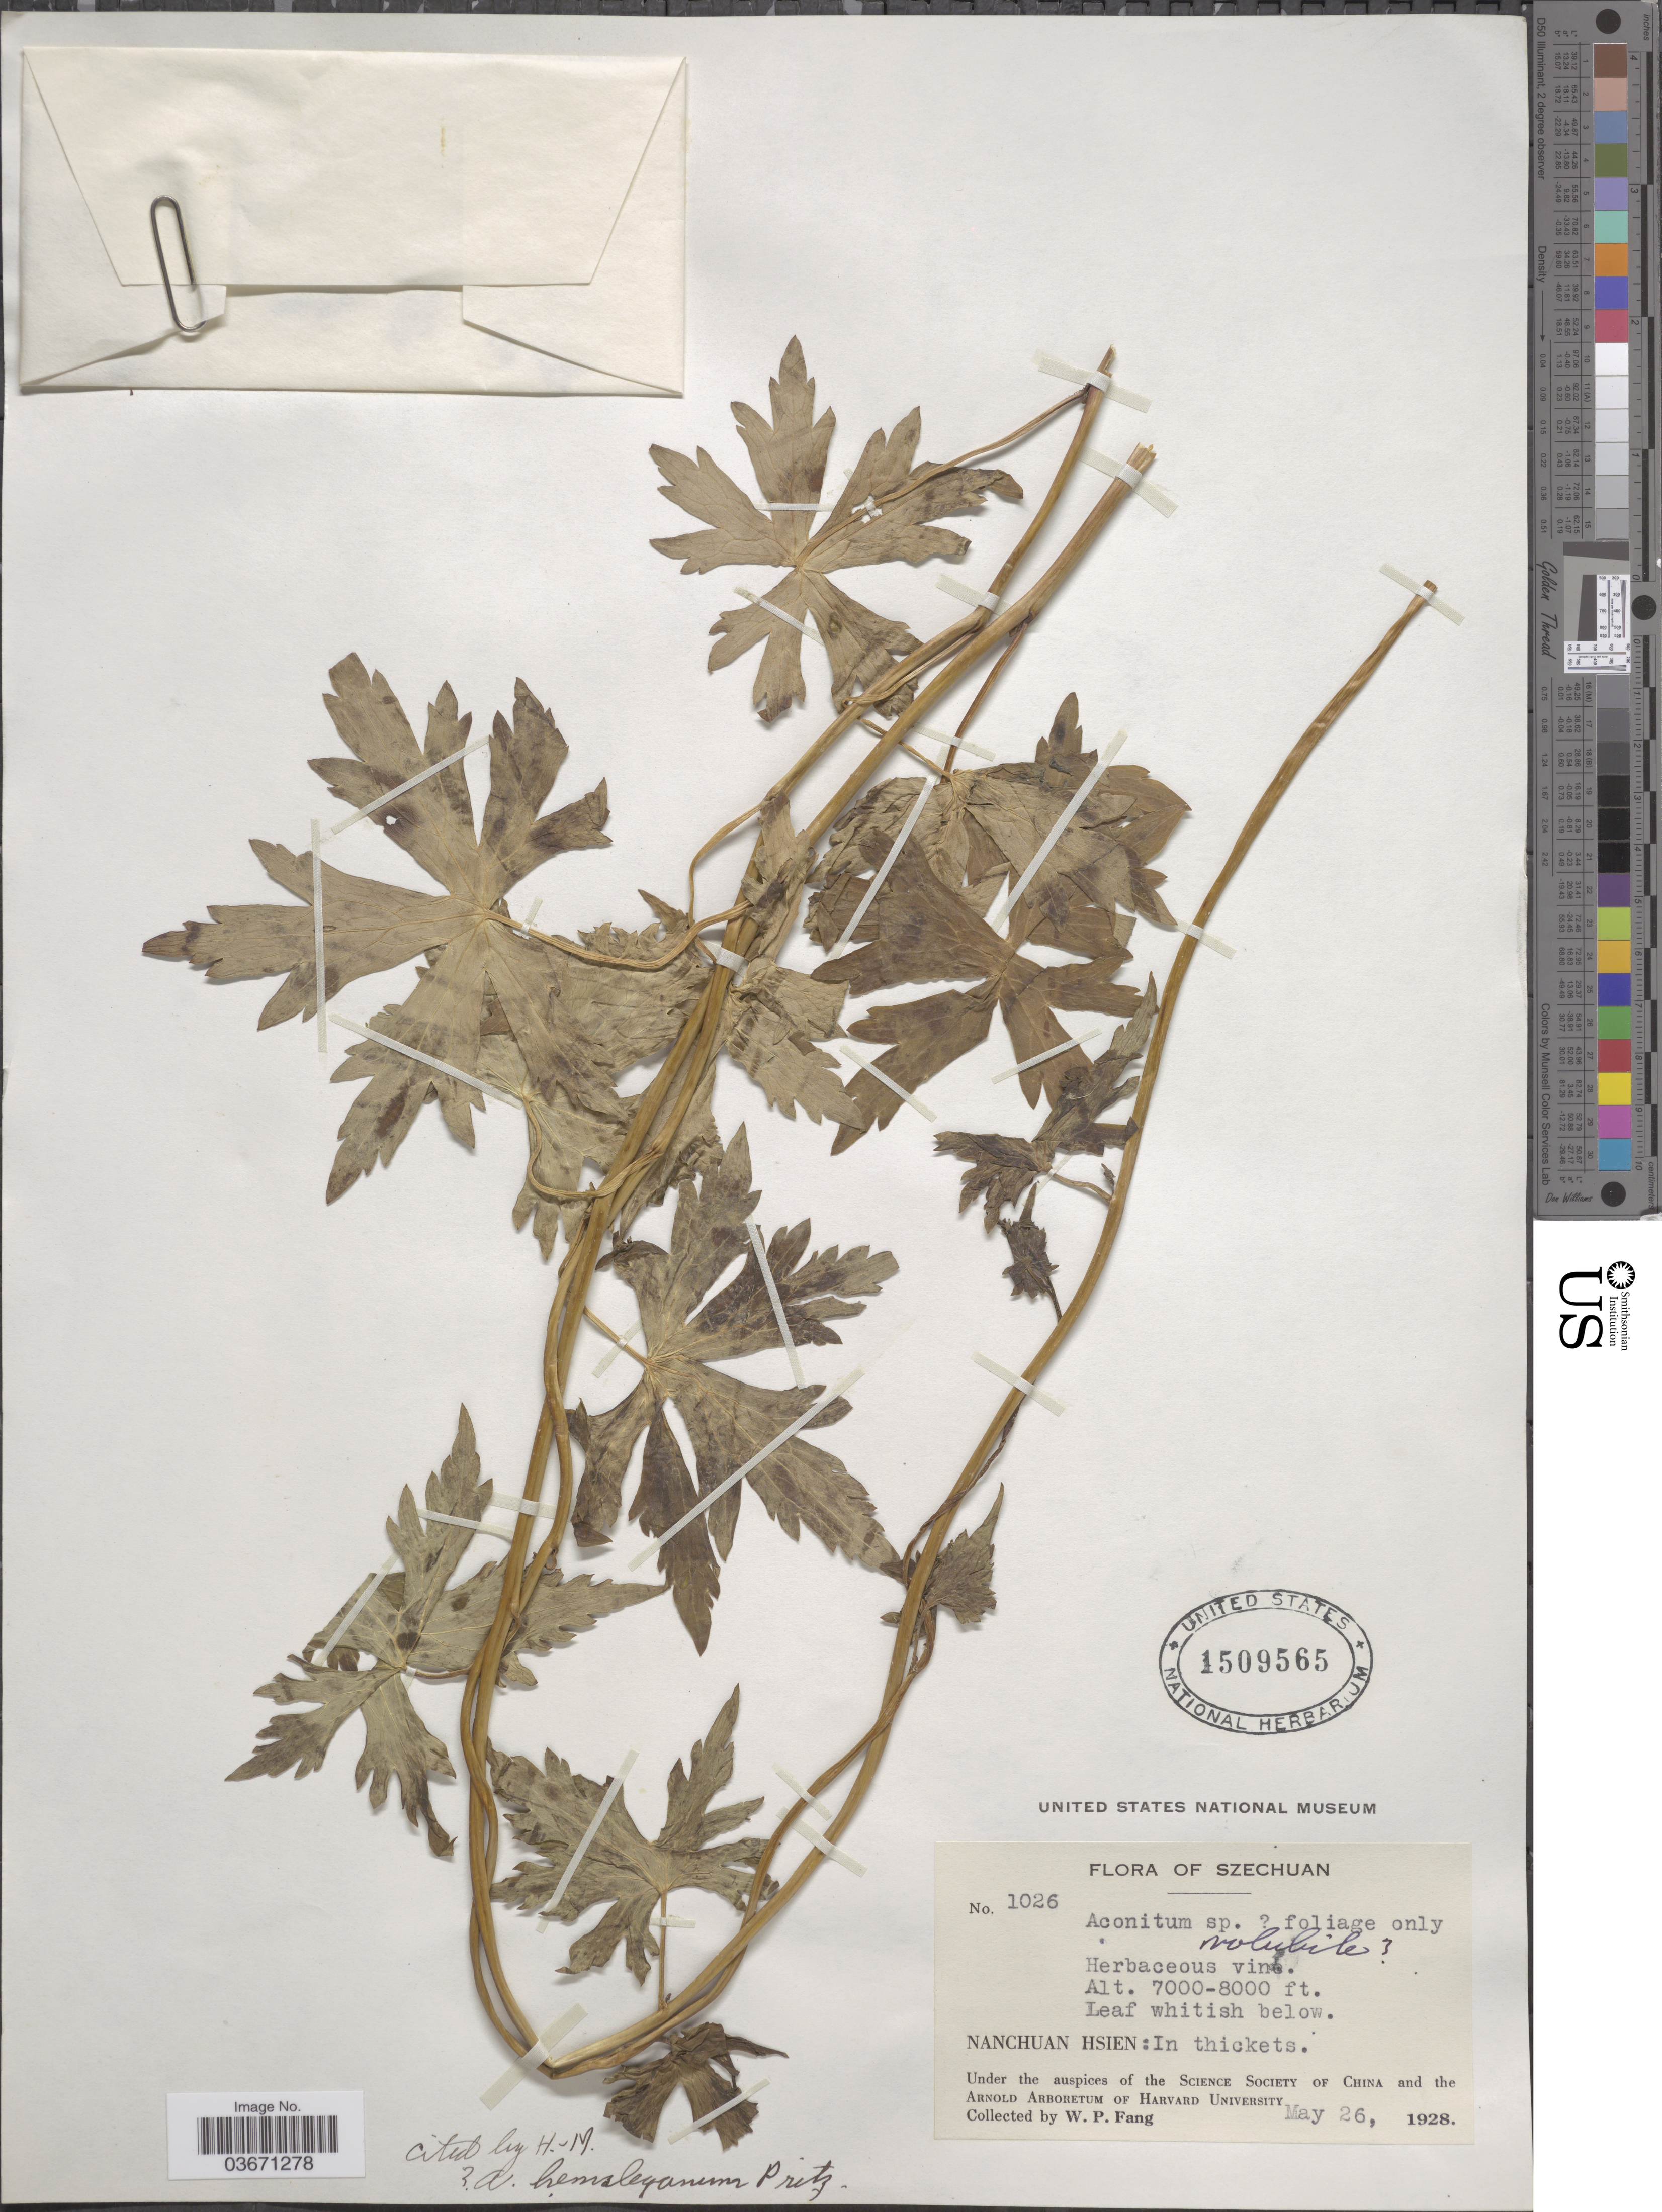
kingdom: Plantae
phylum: Tracheophyta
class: Magnoliopsida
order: Ranunculales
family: Ranunculaceae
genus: Aconitum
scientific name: Aconitum hemsleyanum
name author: E. Pritz.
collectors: W. P. Fang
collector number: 1026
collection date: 1928-05-26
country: China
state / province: Sichuan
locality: Szechuan. Nanchuan Hsien: In thickets.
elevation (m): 2134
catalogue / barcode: US 1509565